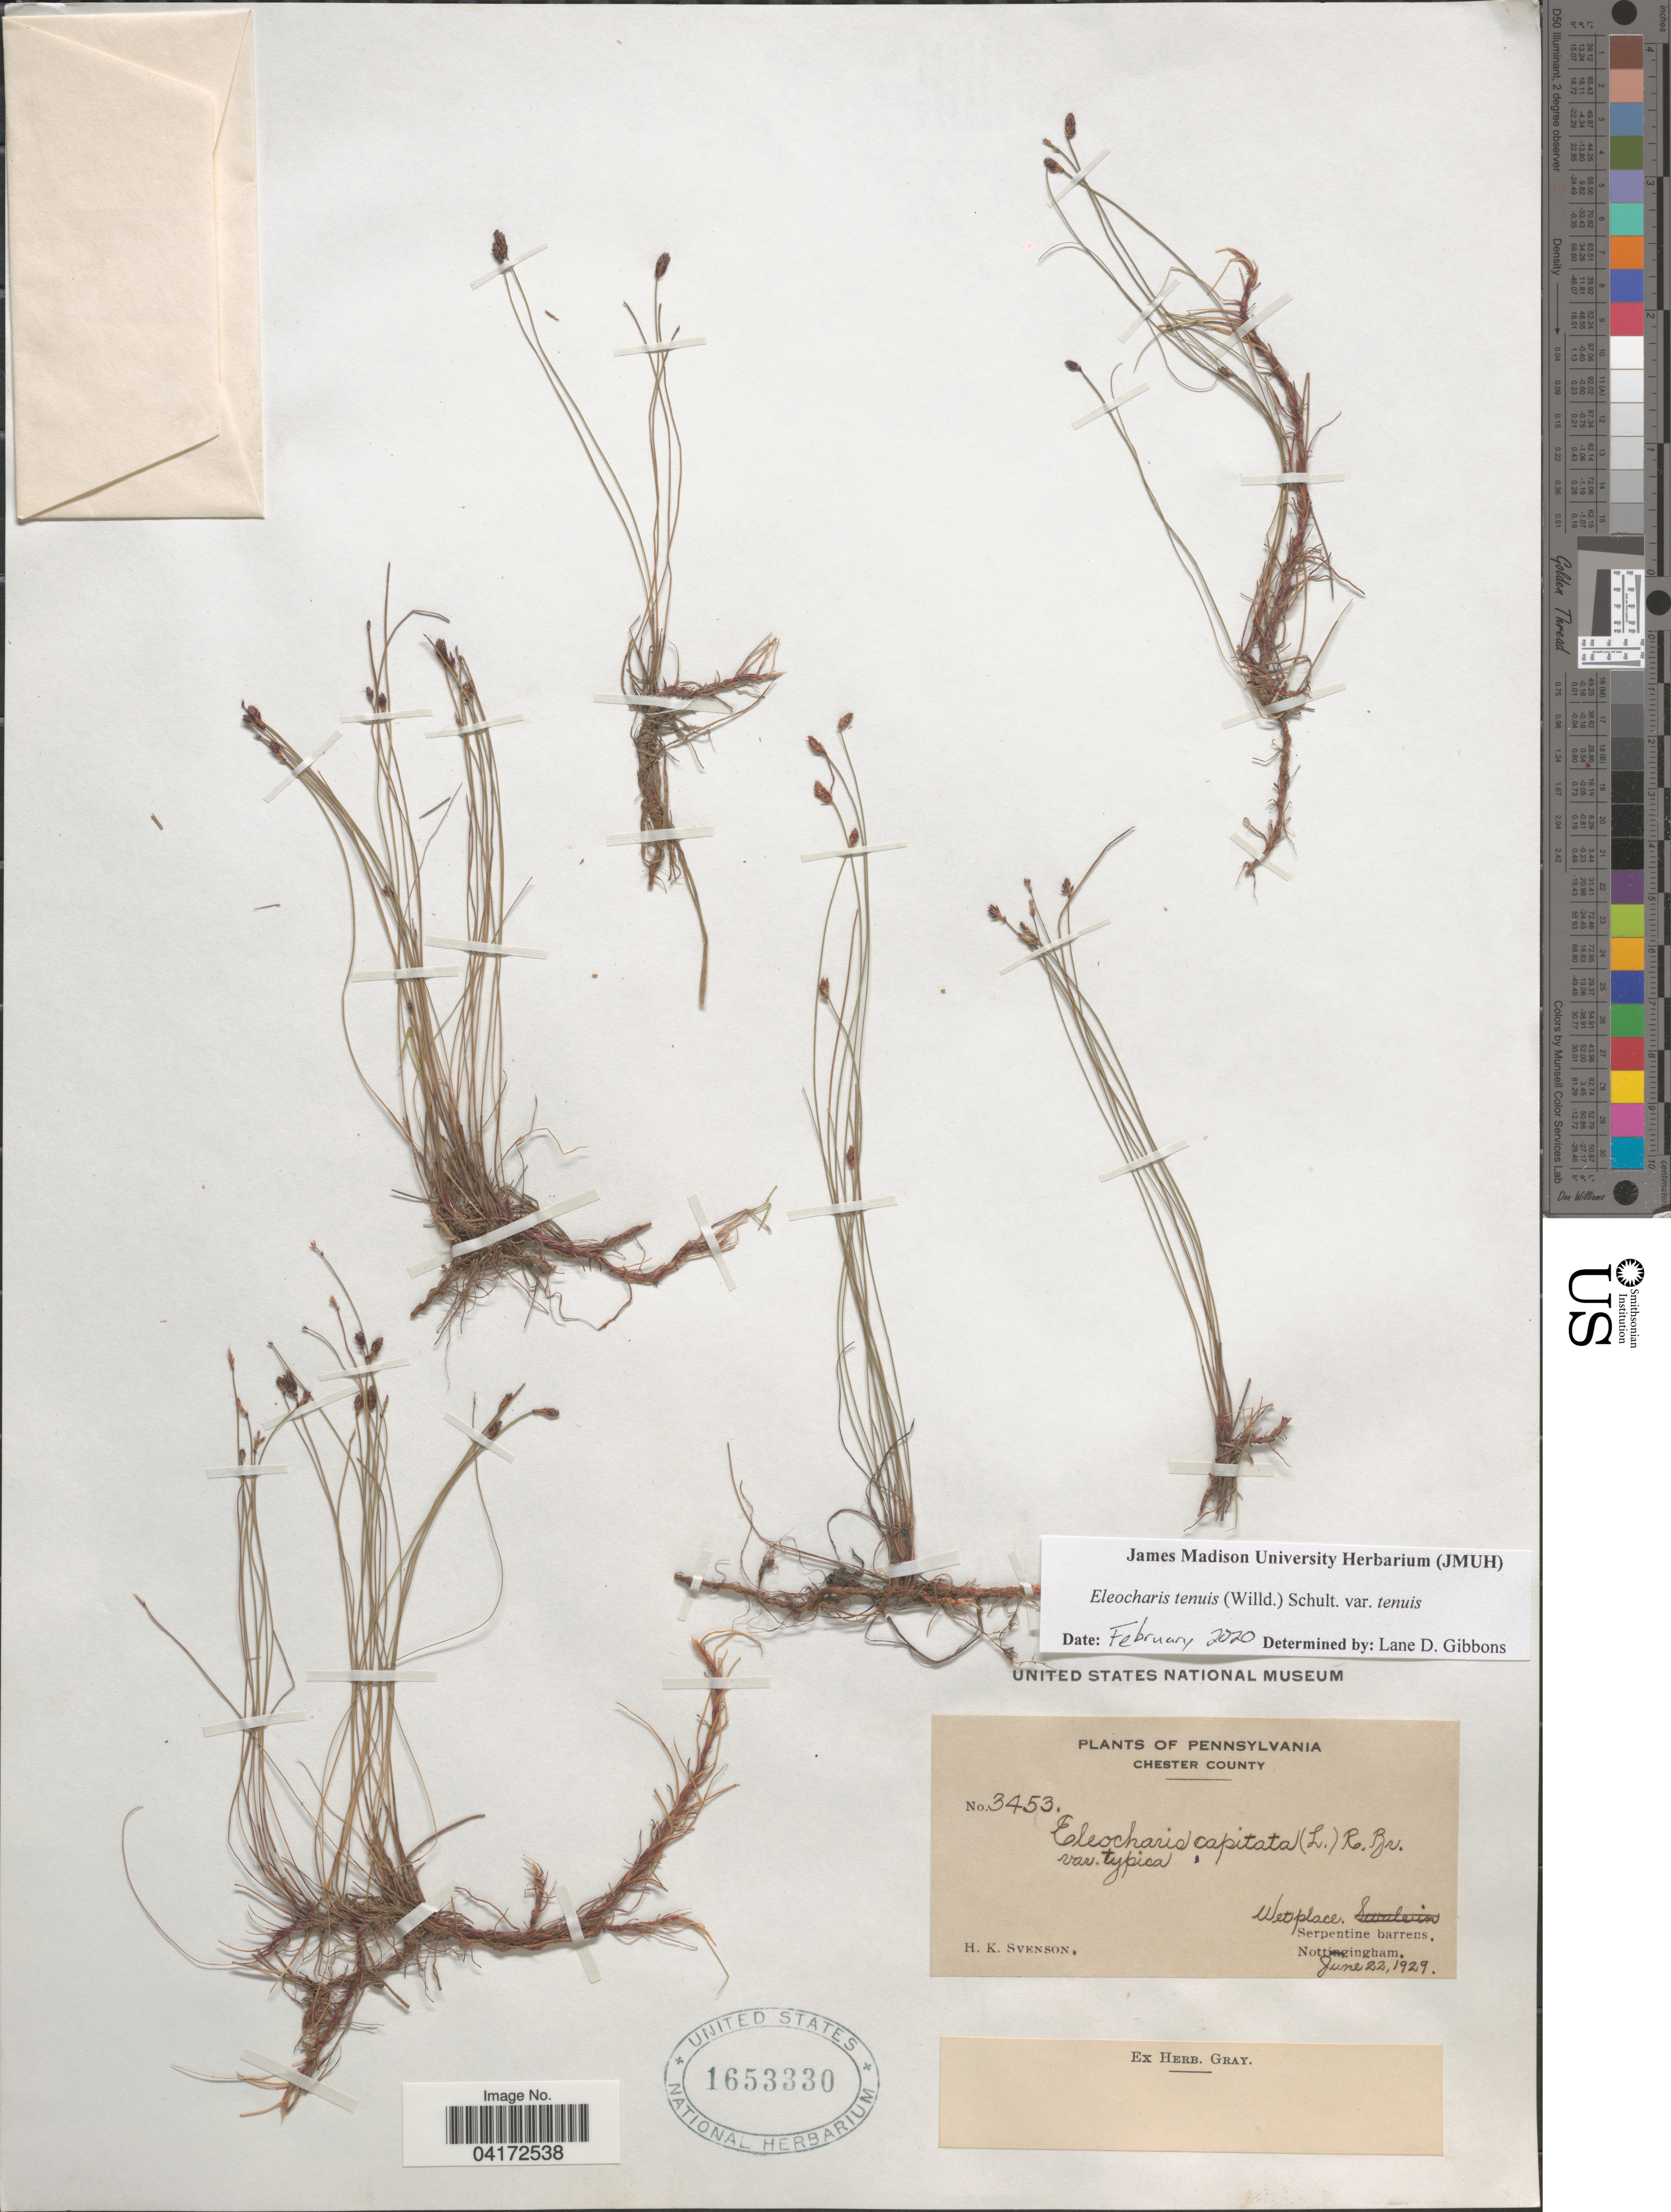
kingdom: Plantae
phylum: Tracheophyta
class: Liliopsida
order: Poales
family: Cyperaceae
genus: Eleocharis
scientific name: Eleocharis tenuis var. tenuis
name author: (Willd.) Schult.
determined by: Gibbons, Lane D.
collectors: H. K. Svenson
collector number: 3453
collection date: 1929-06-22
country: United States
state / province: Pennsylvania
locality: Chester County. Nottingham.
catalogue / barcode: US 1653330